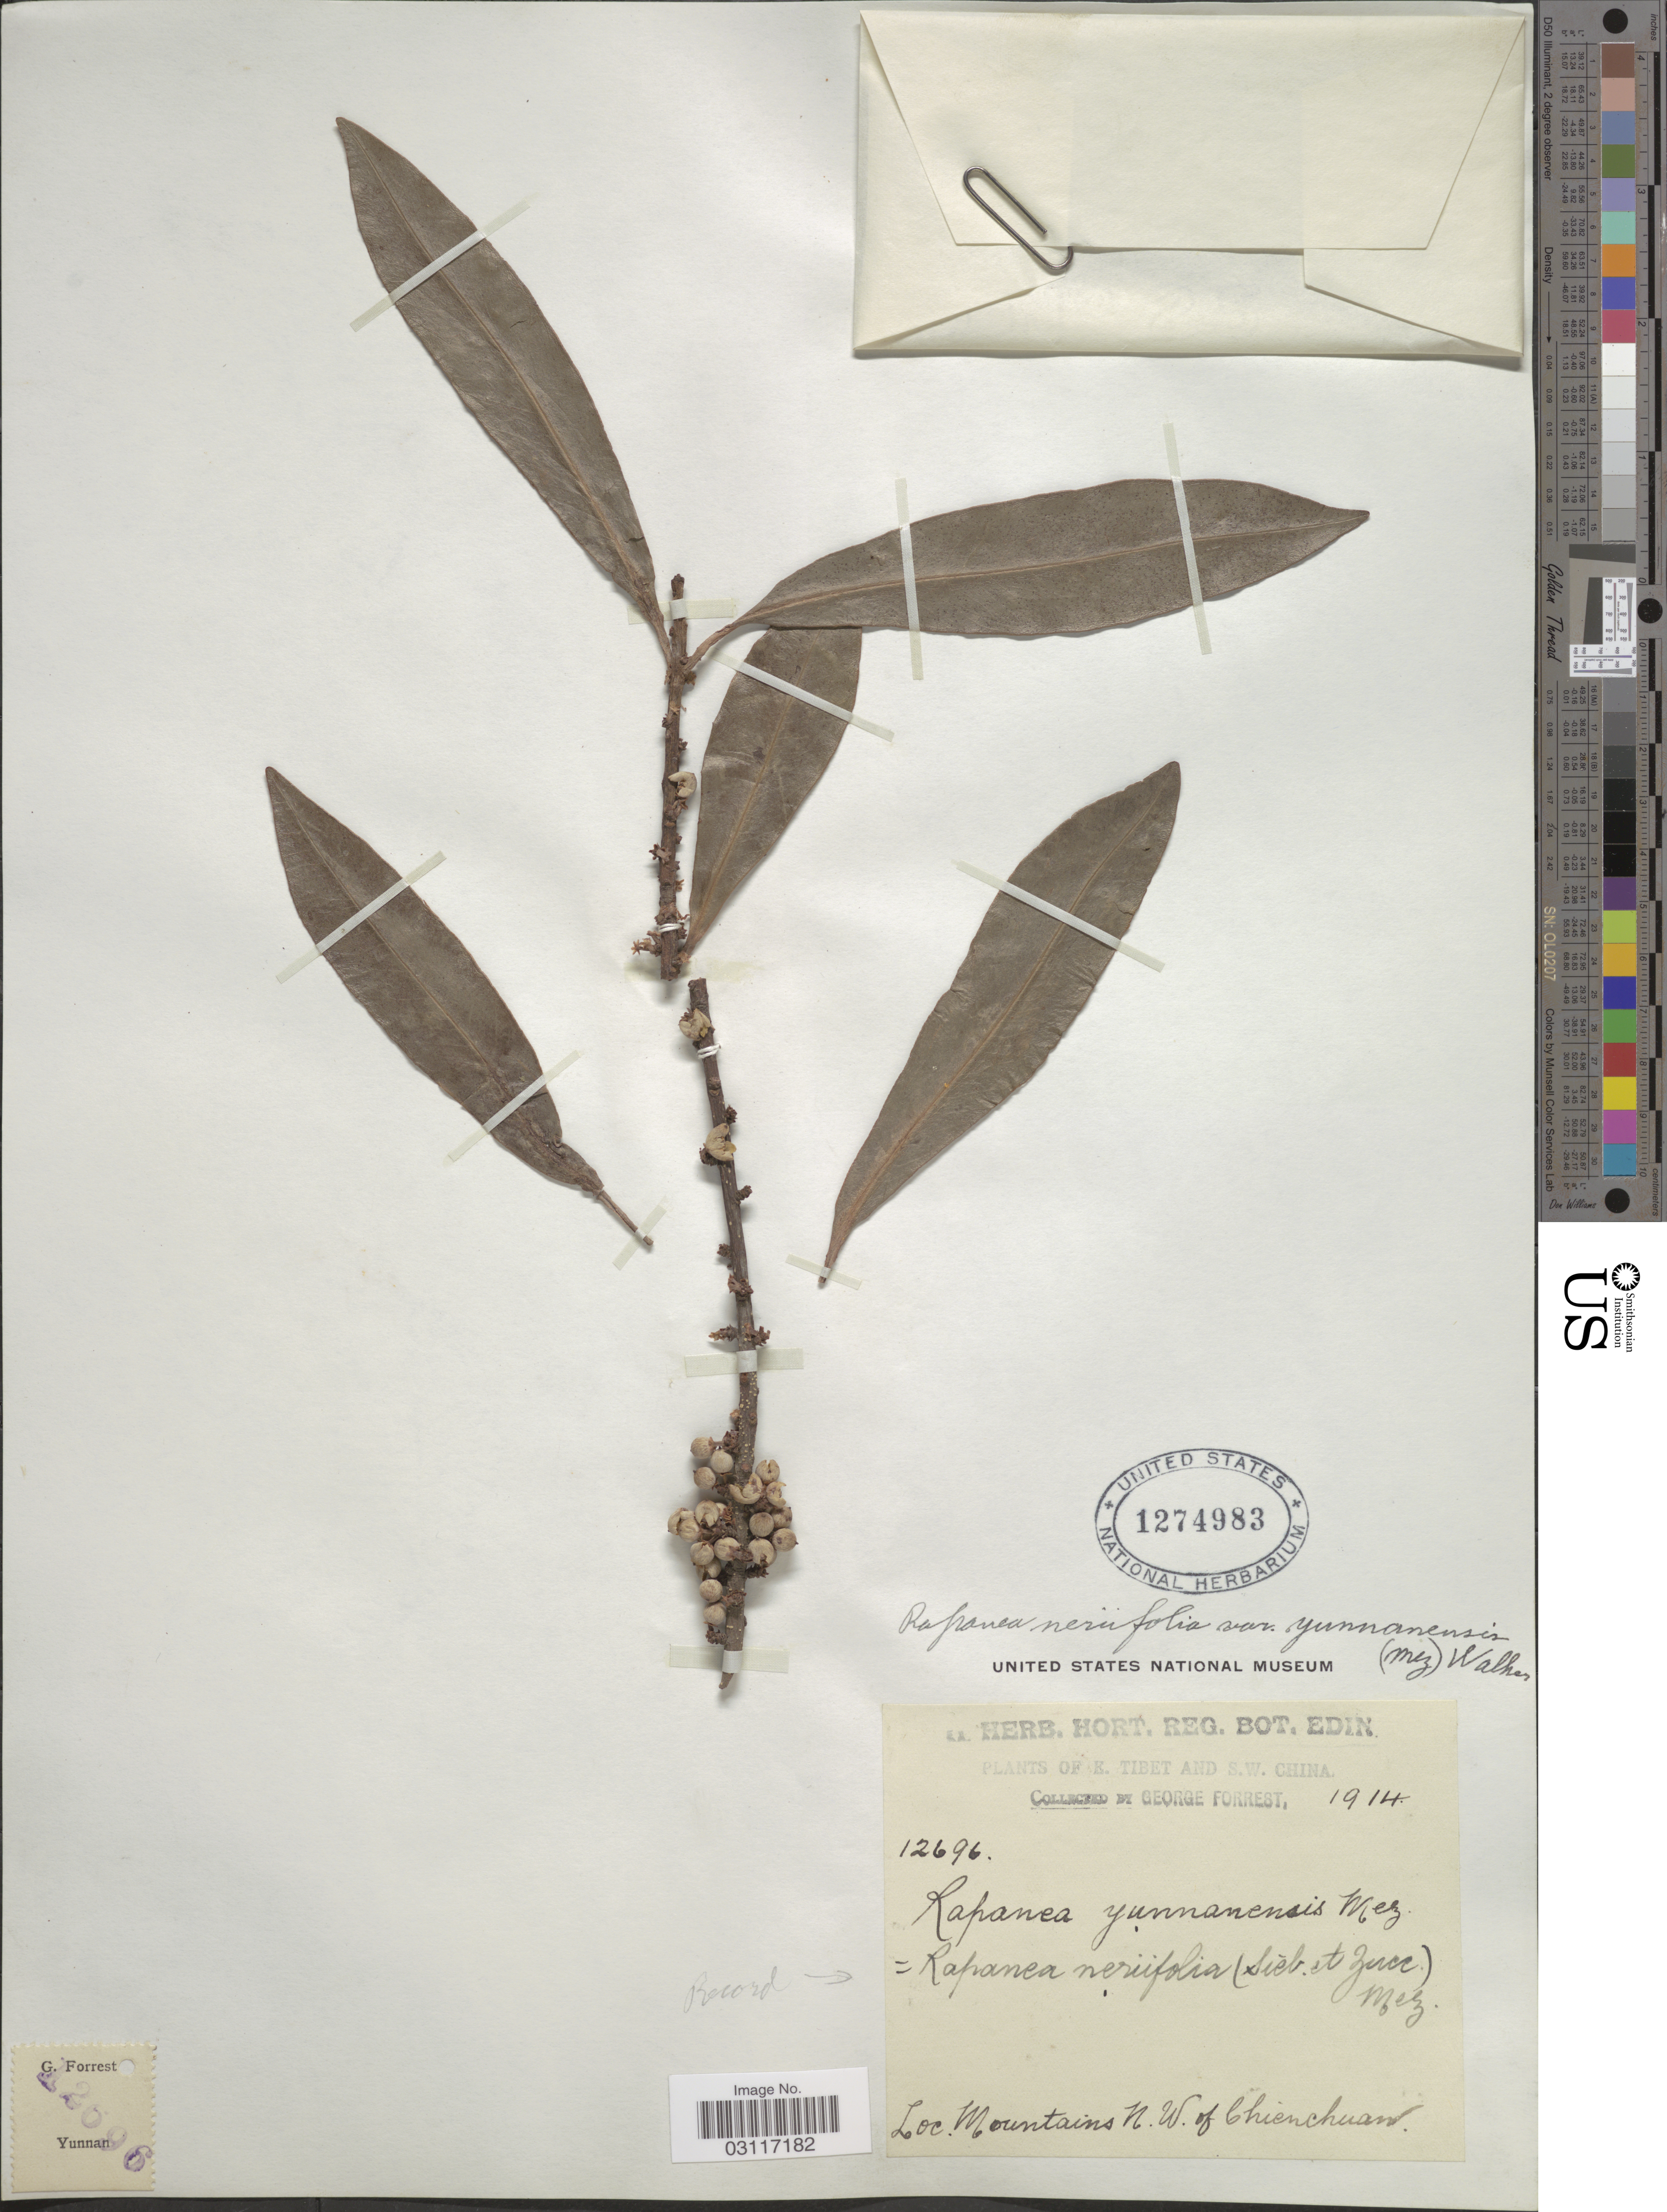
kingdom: Plantae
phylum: Tracheophyta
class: Magnoliopsida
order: Ericales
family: Primulaceae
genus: Myrsine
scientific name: Myrsine seguinii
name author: H. Lév.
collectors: G. Forrest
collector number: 12696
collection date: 1914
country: China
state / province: Yunnan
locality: E. Tibet and S.W. China. Mountains N.W. of Chienchuan. Yunnan [unsure placement].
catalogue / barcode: US 1274983